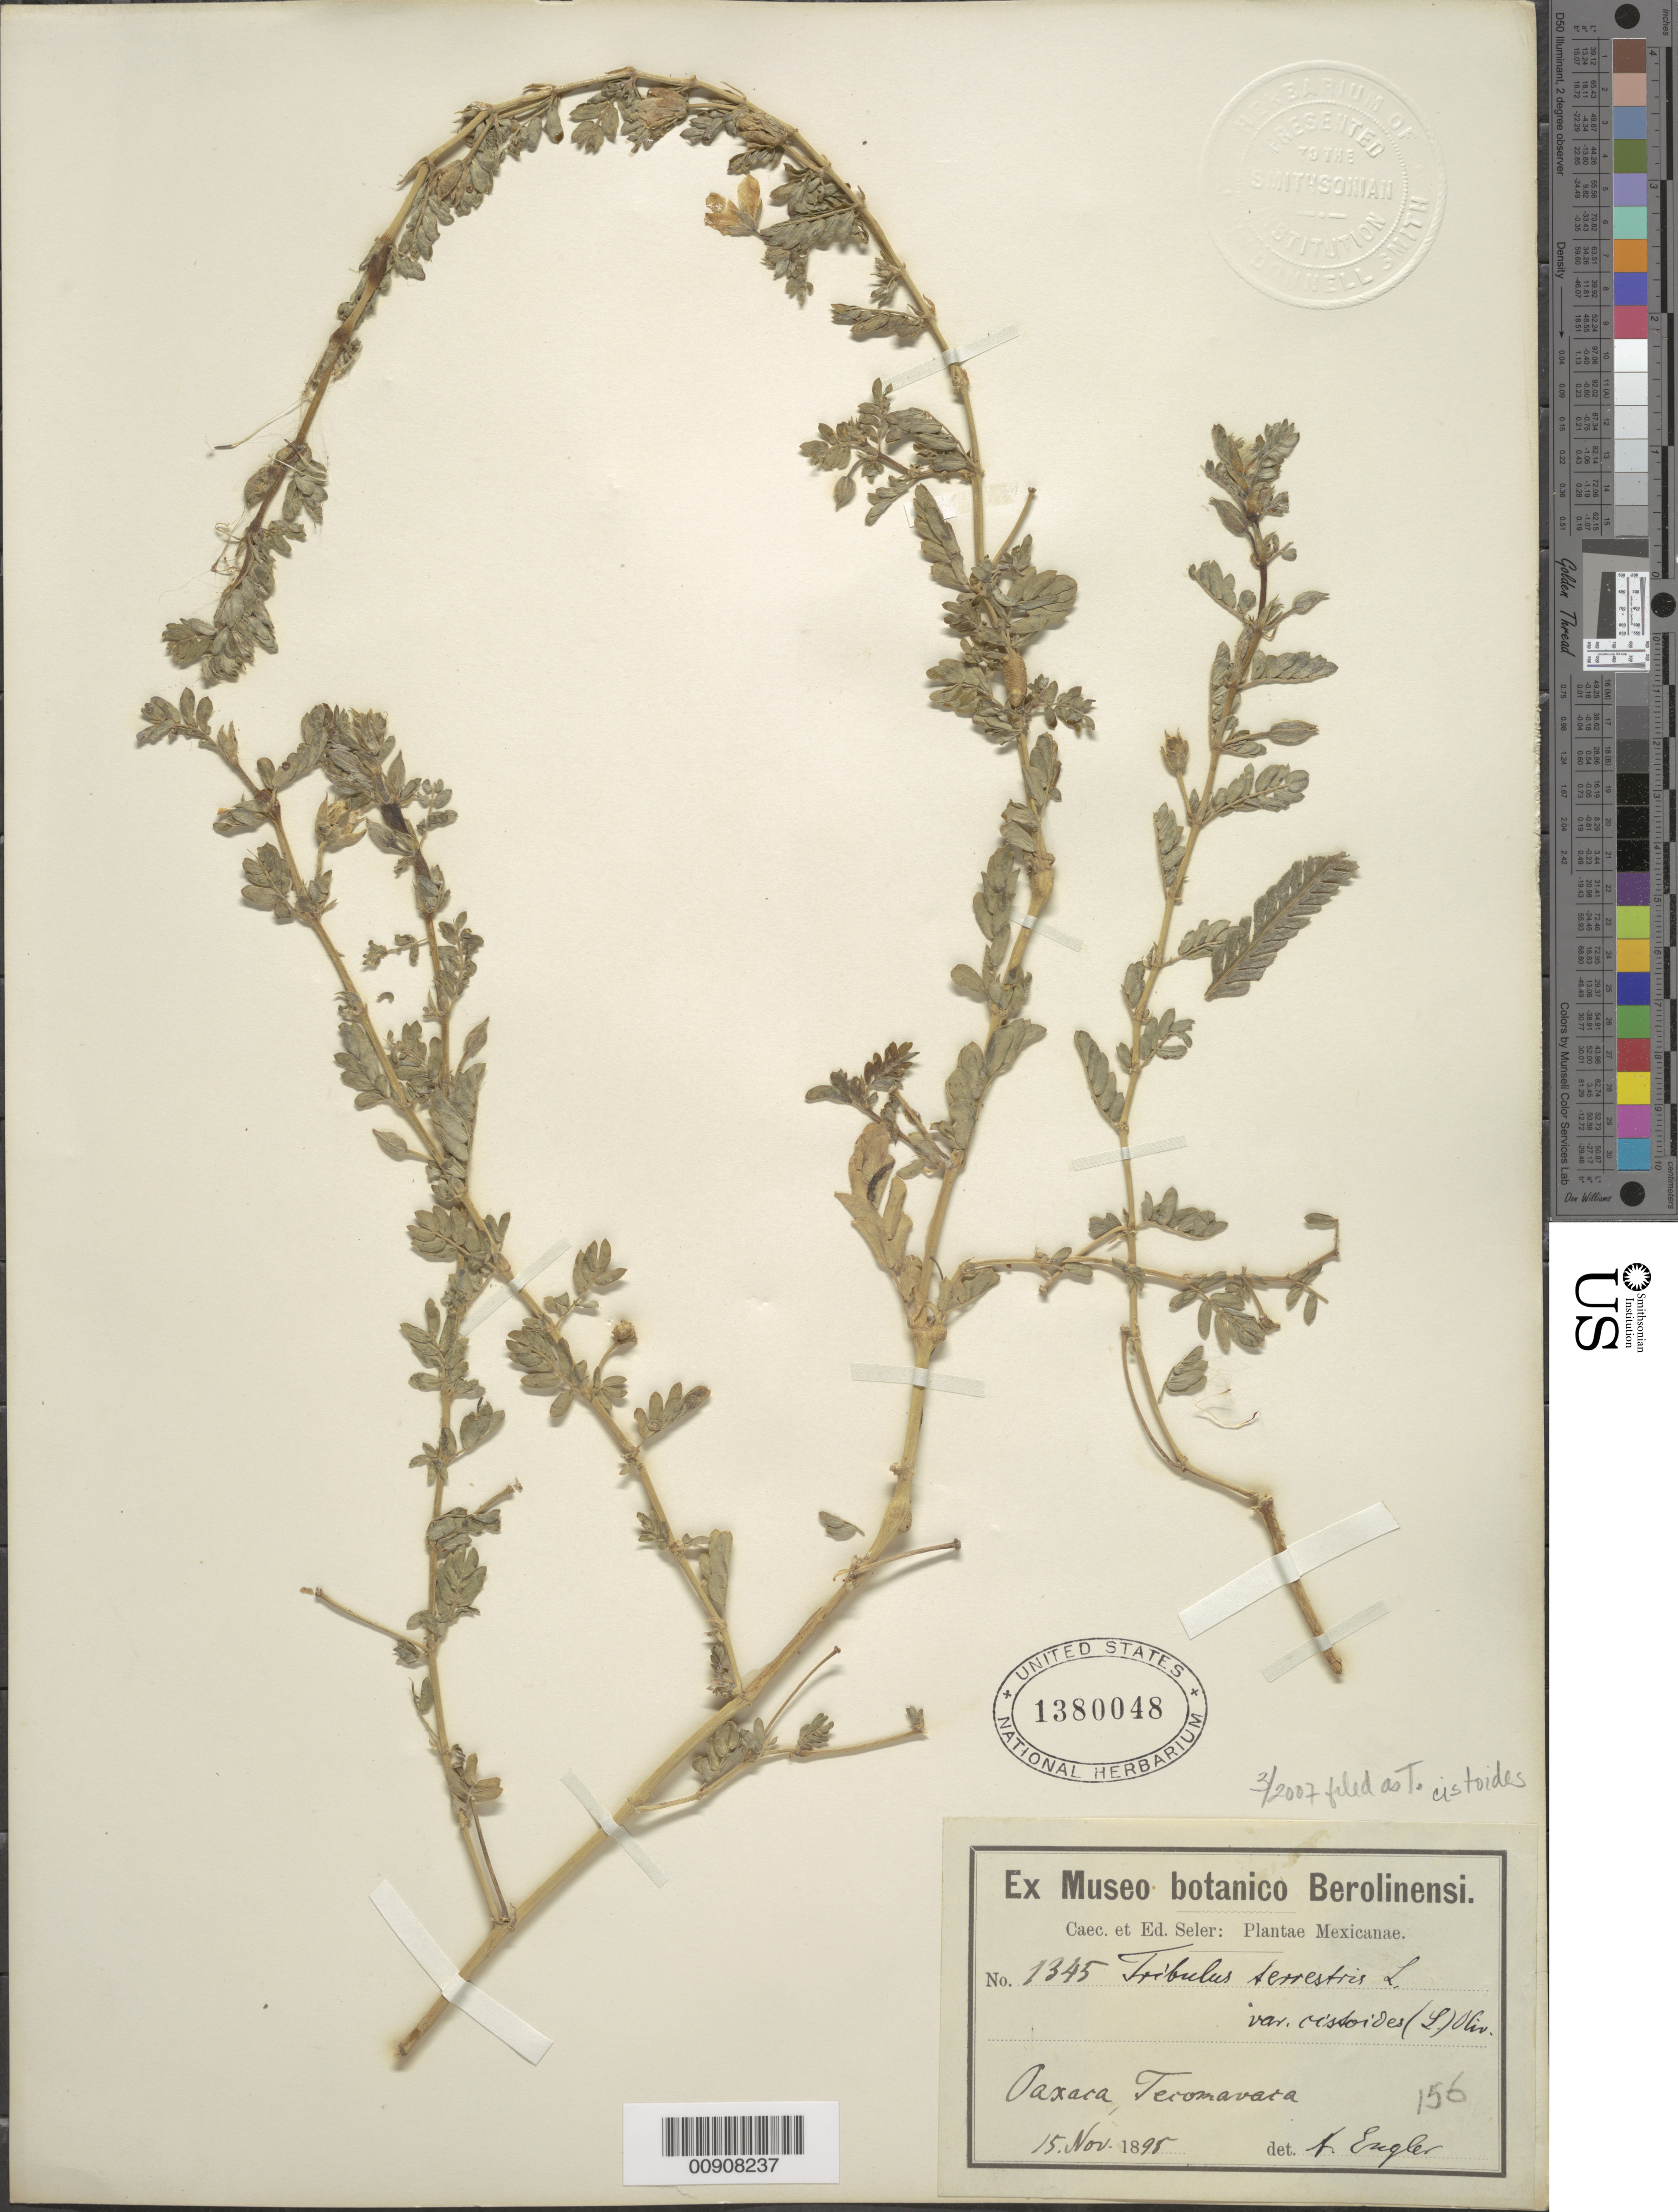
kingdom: Plantae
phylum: Tracheophyta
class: Magnoliopsida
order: Zygophyllales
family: Zygophyllaceae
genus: Tribulus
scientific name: Tribulus cistoides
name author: L.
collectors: C. Seler & E. G. Seler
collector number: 1345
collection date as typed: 15 Nov 1895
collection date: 1895-11-15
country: Mexico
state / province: Oaxaca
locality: Oaxaca, Tecomavaca.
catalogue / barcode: US 1380048